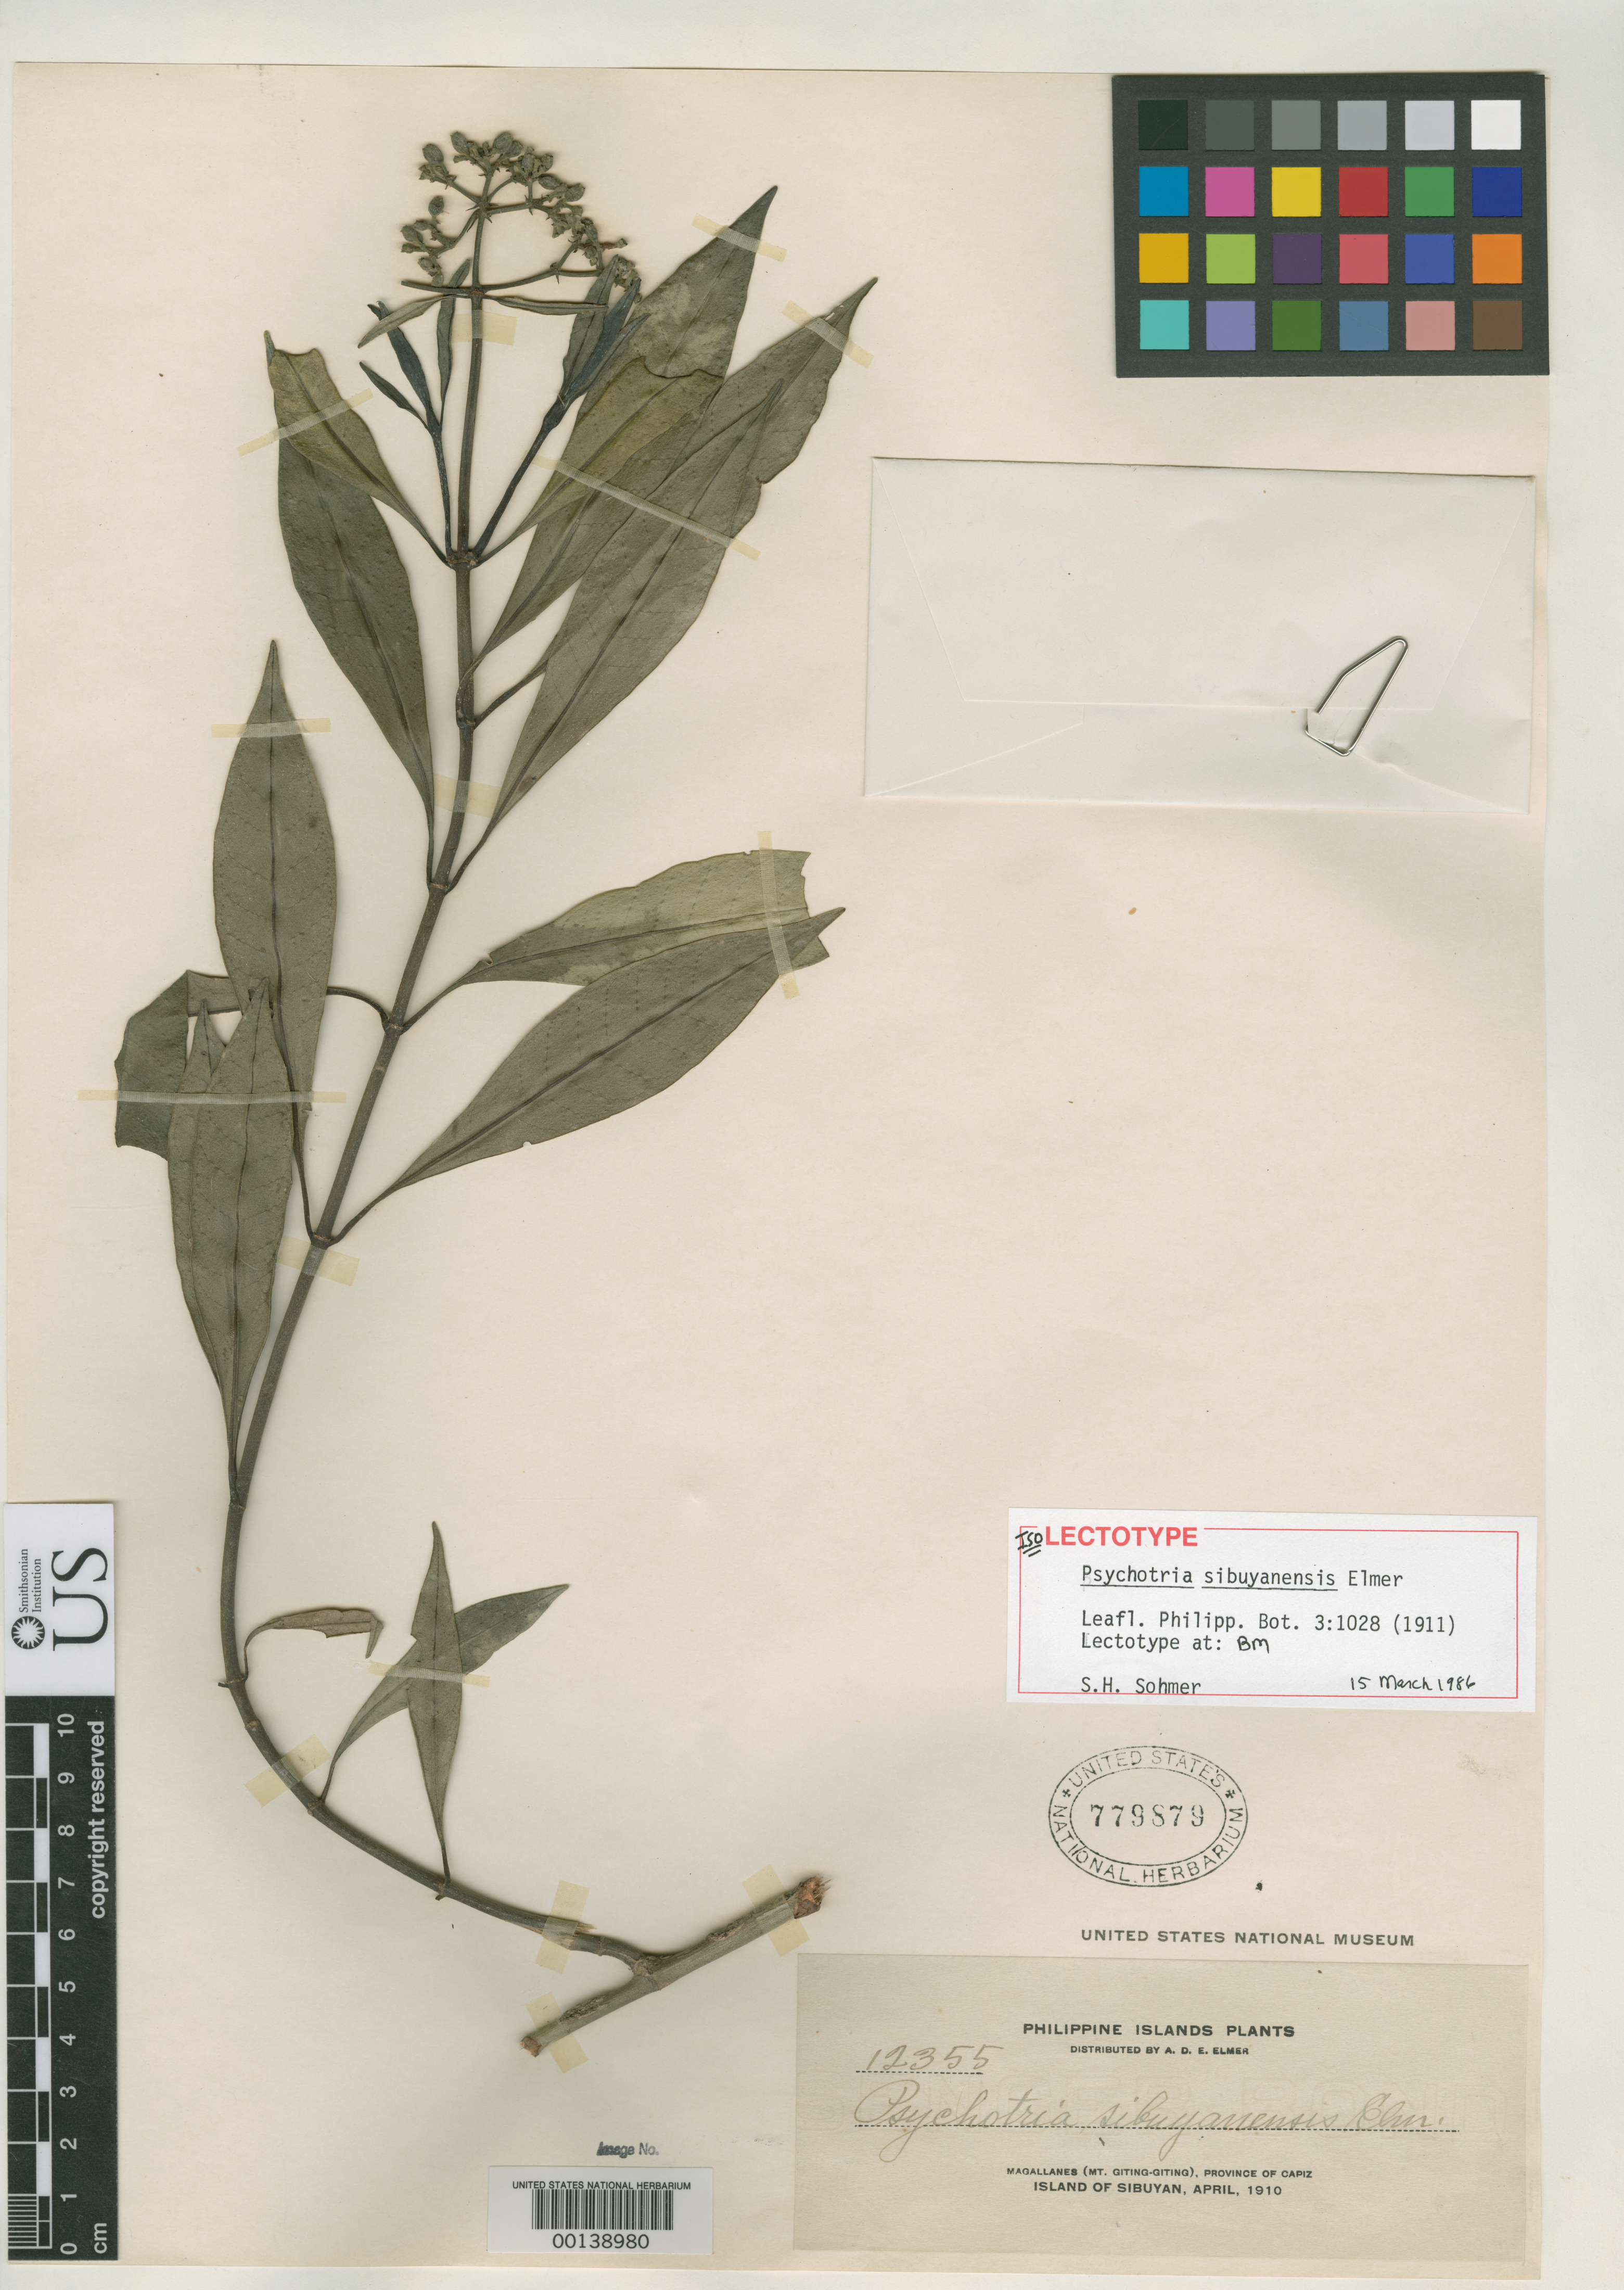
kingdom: Plantae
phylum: Tracheophyta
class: Magnoliopsida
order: Gentianales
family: Rubiaceae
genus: Psychotria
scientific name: Psychotria sibuyanensis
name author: Elmer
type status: Isotype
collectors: A. D. E. Elmer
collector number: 12355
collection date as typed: Apr 1910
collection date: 1910-04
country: Philippines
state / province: Mimaropa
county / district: Romblon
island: Sibuyan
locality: Magallanes (Mt. Giting-Giting), Province of Capiz, Island of Sibuyan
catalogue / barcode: US 779879